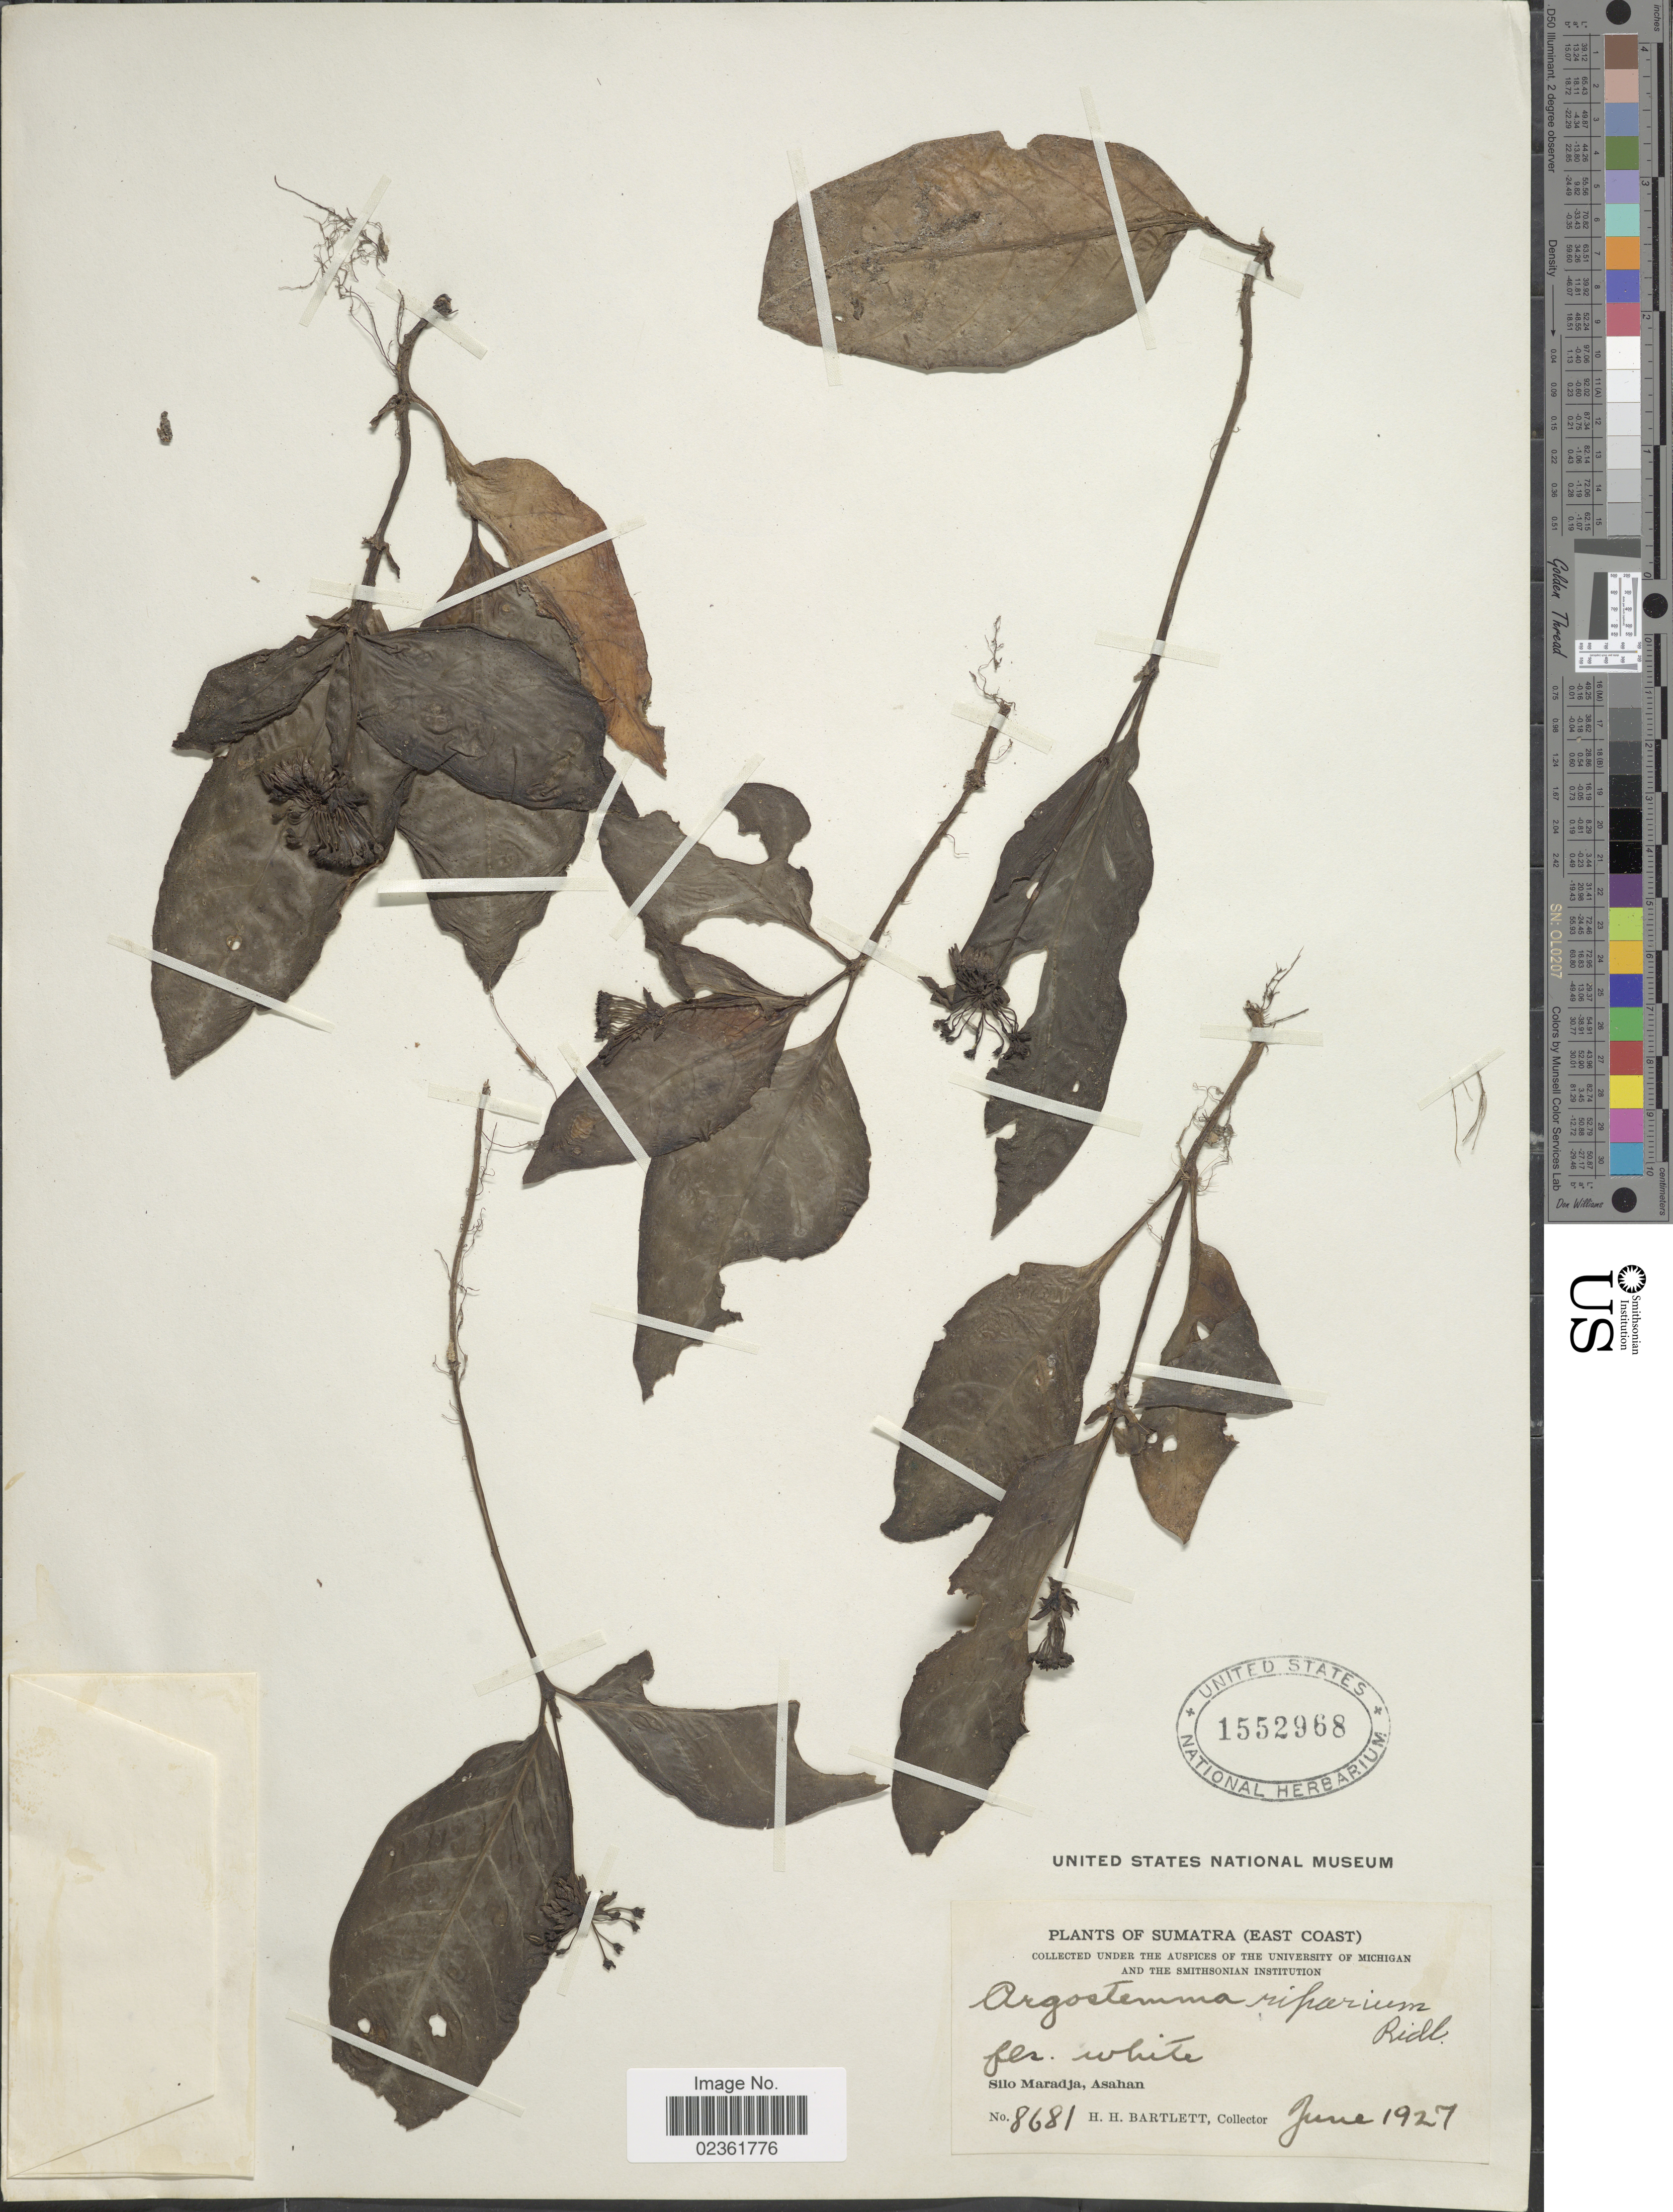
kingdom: Plantae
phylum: Tracheophyta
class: Magnoliopsida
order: Gentianales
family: Rubiaceae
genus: Argostemma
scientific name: Argostemma riparium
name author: Ridl.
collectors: H. H. Bartlett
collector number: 8681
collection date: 1927-06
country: Indonesia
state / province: Sumatra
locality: (East Coast), Silo Maradja, Asahan.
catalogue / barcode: US 1552968